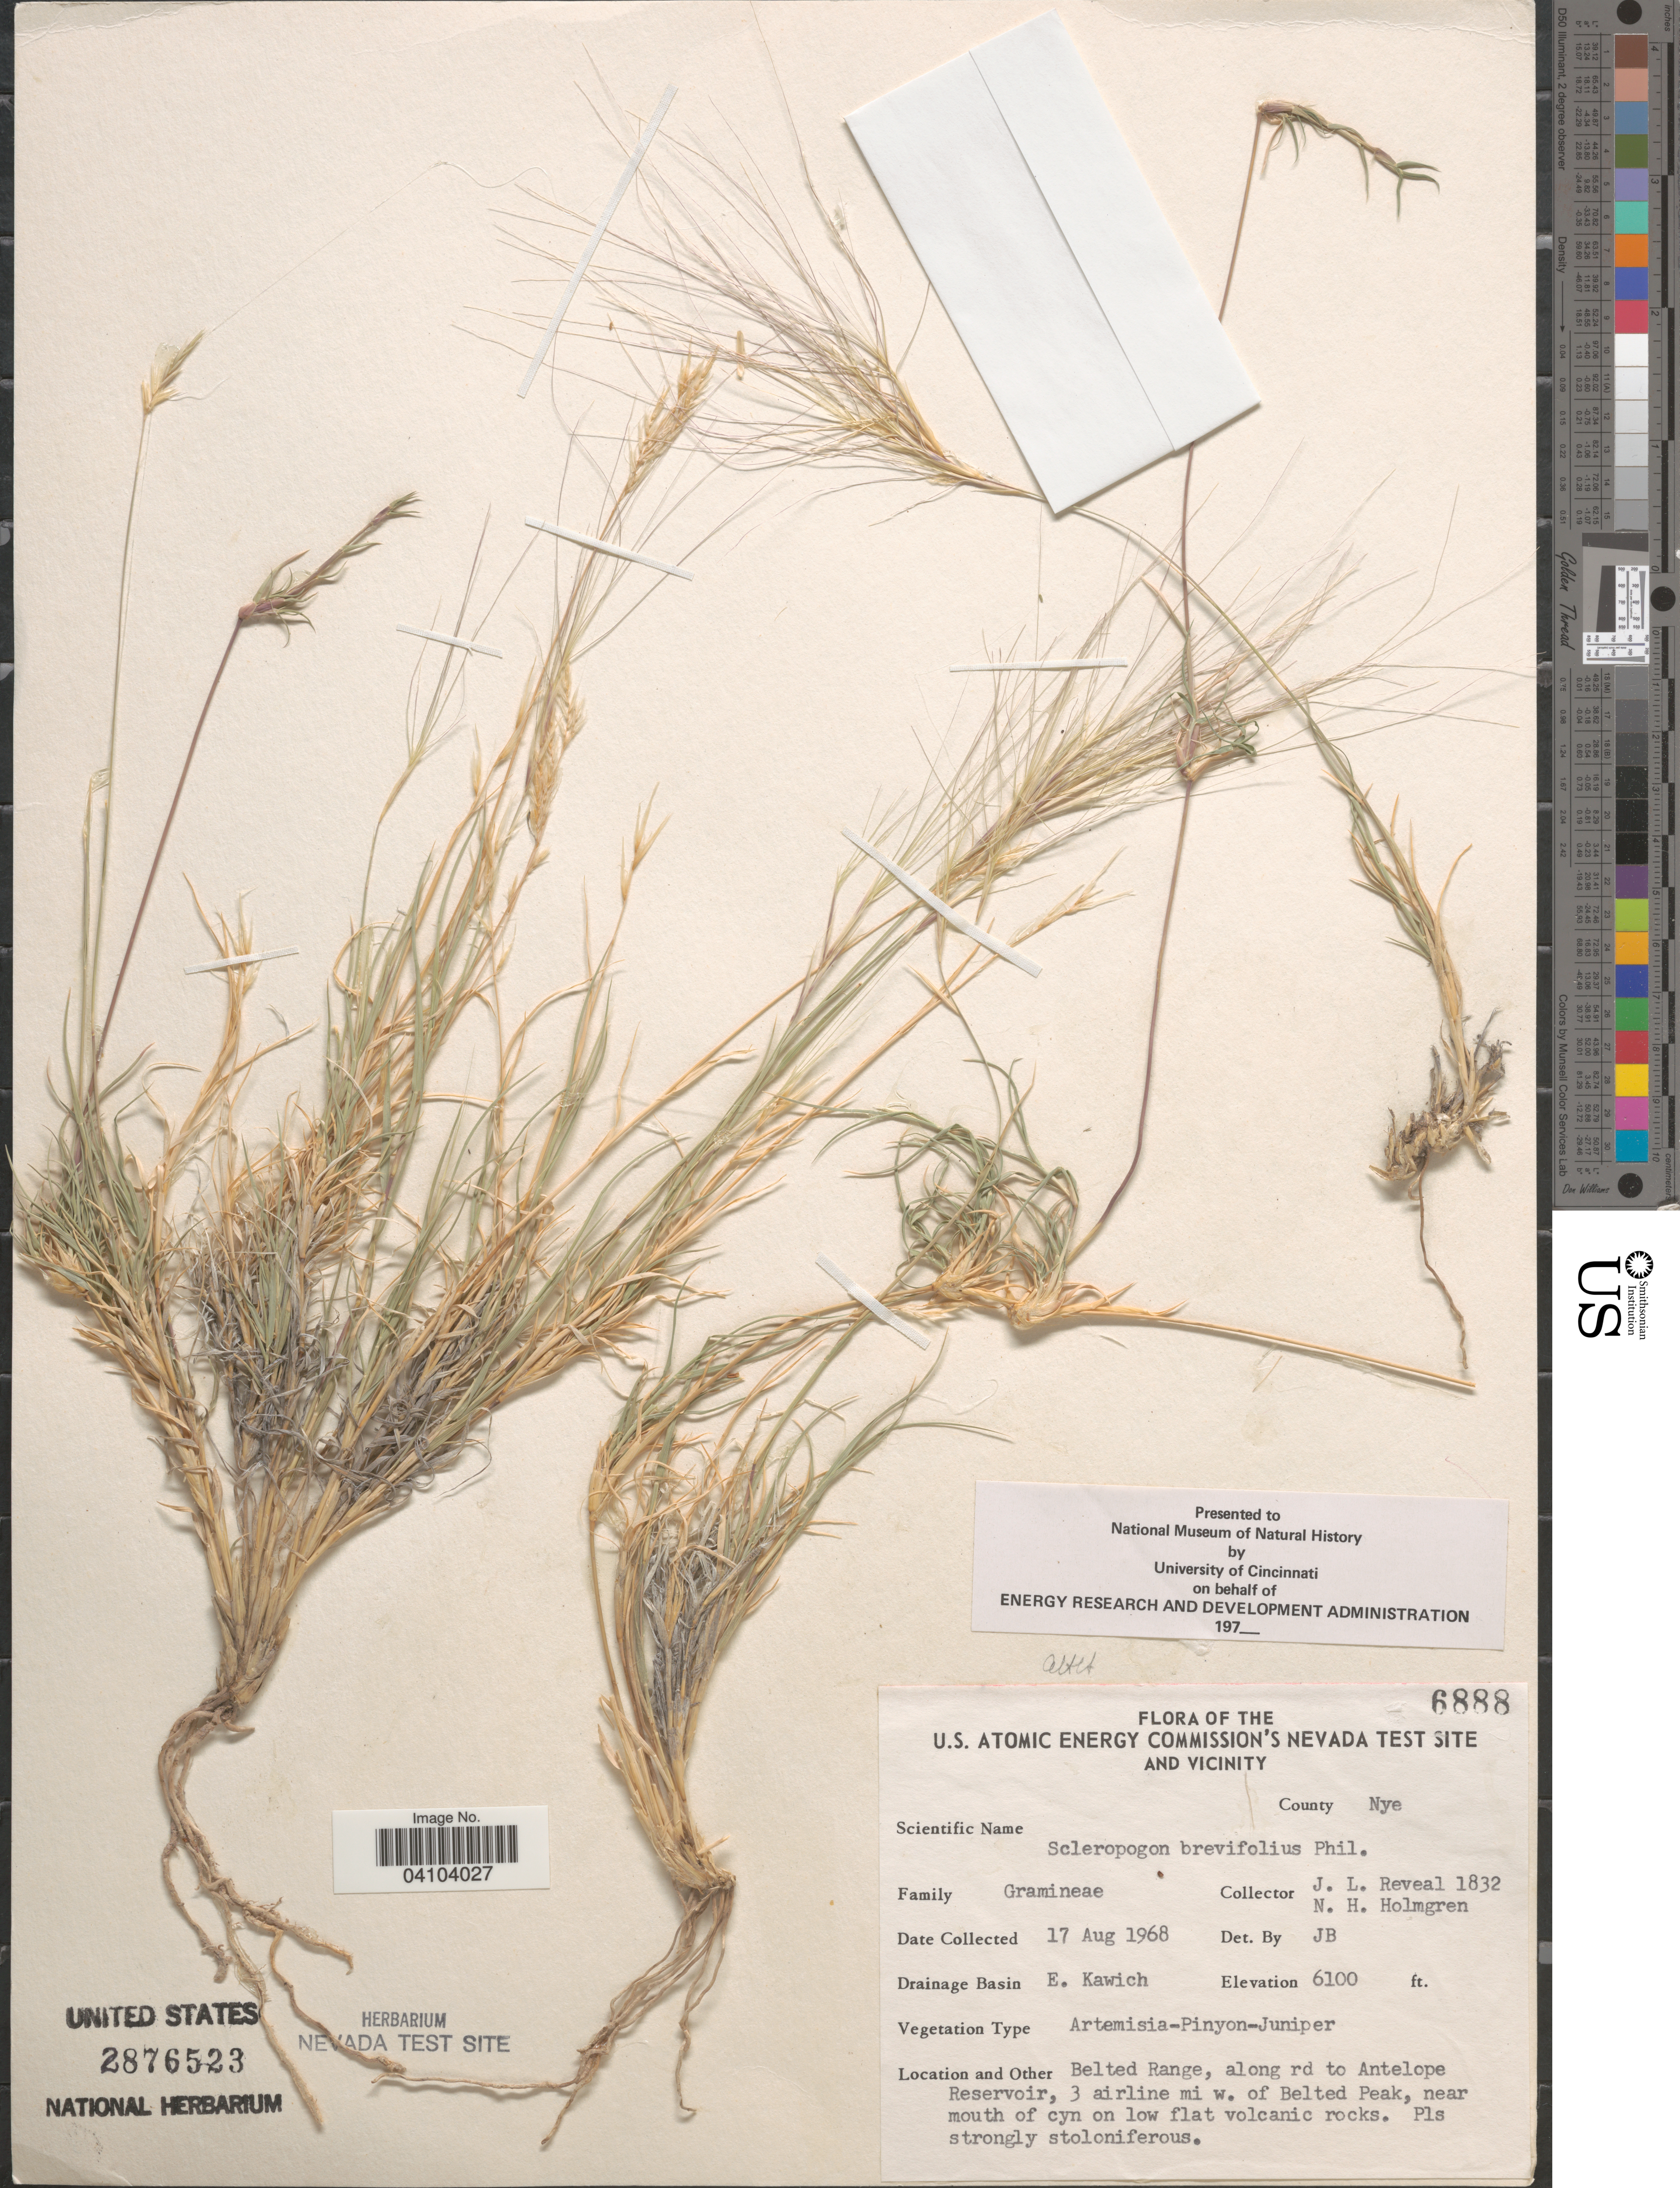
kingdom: Plantae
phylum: Tracheophyta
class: Liliopsida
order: Poales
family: Poaceae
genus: Scleropogon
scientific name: Scleropogon brevifolius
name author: Phil.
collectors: J. L. Reveal & N. H. Holmgren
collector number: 1832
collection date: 1968-08-17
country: United States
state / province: Nevada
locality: The U.S. Atomic Energy Commission's Nevada Test Site and vicinity. County Nye. Belted Range, along rd to Antelope Reservoir, 3 airline mi w. of Belted Peak, near mouth of cyn on low flat volcanic rocks.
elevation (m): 1859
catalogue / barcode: US 2876523